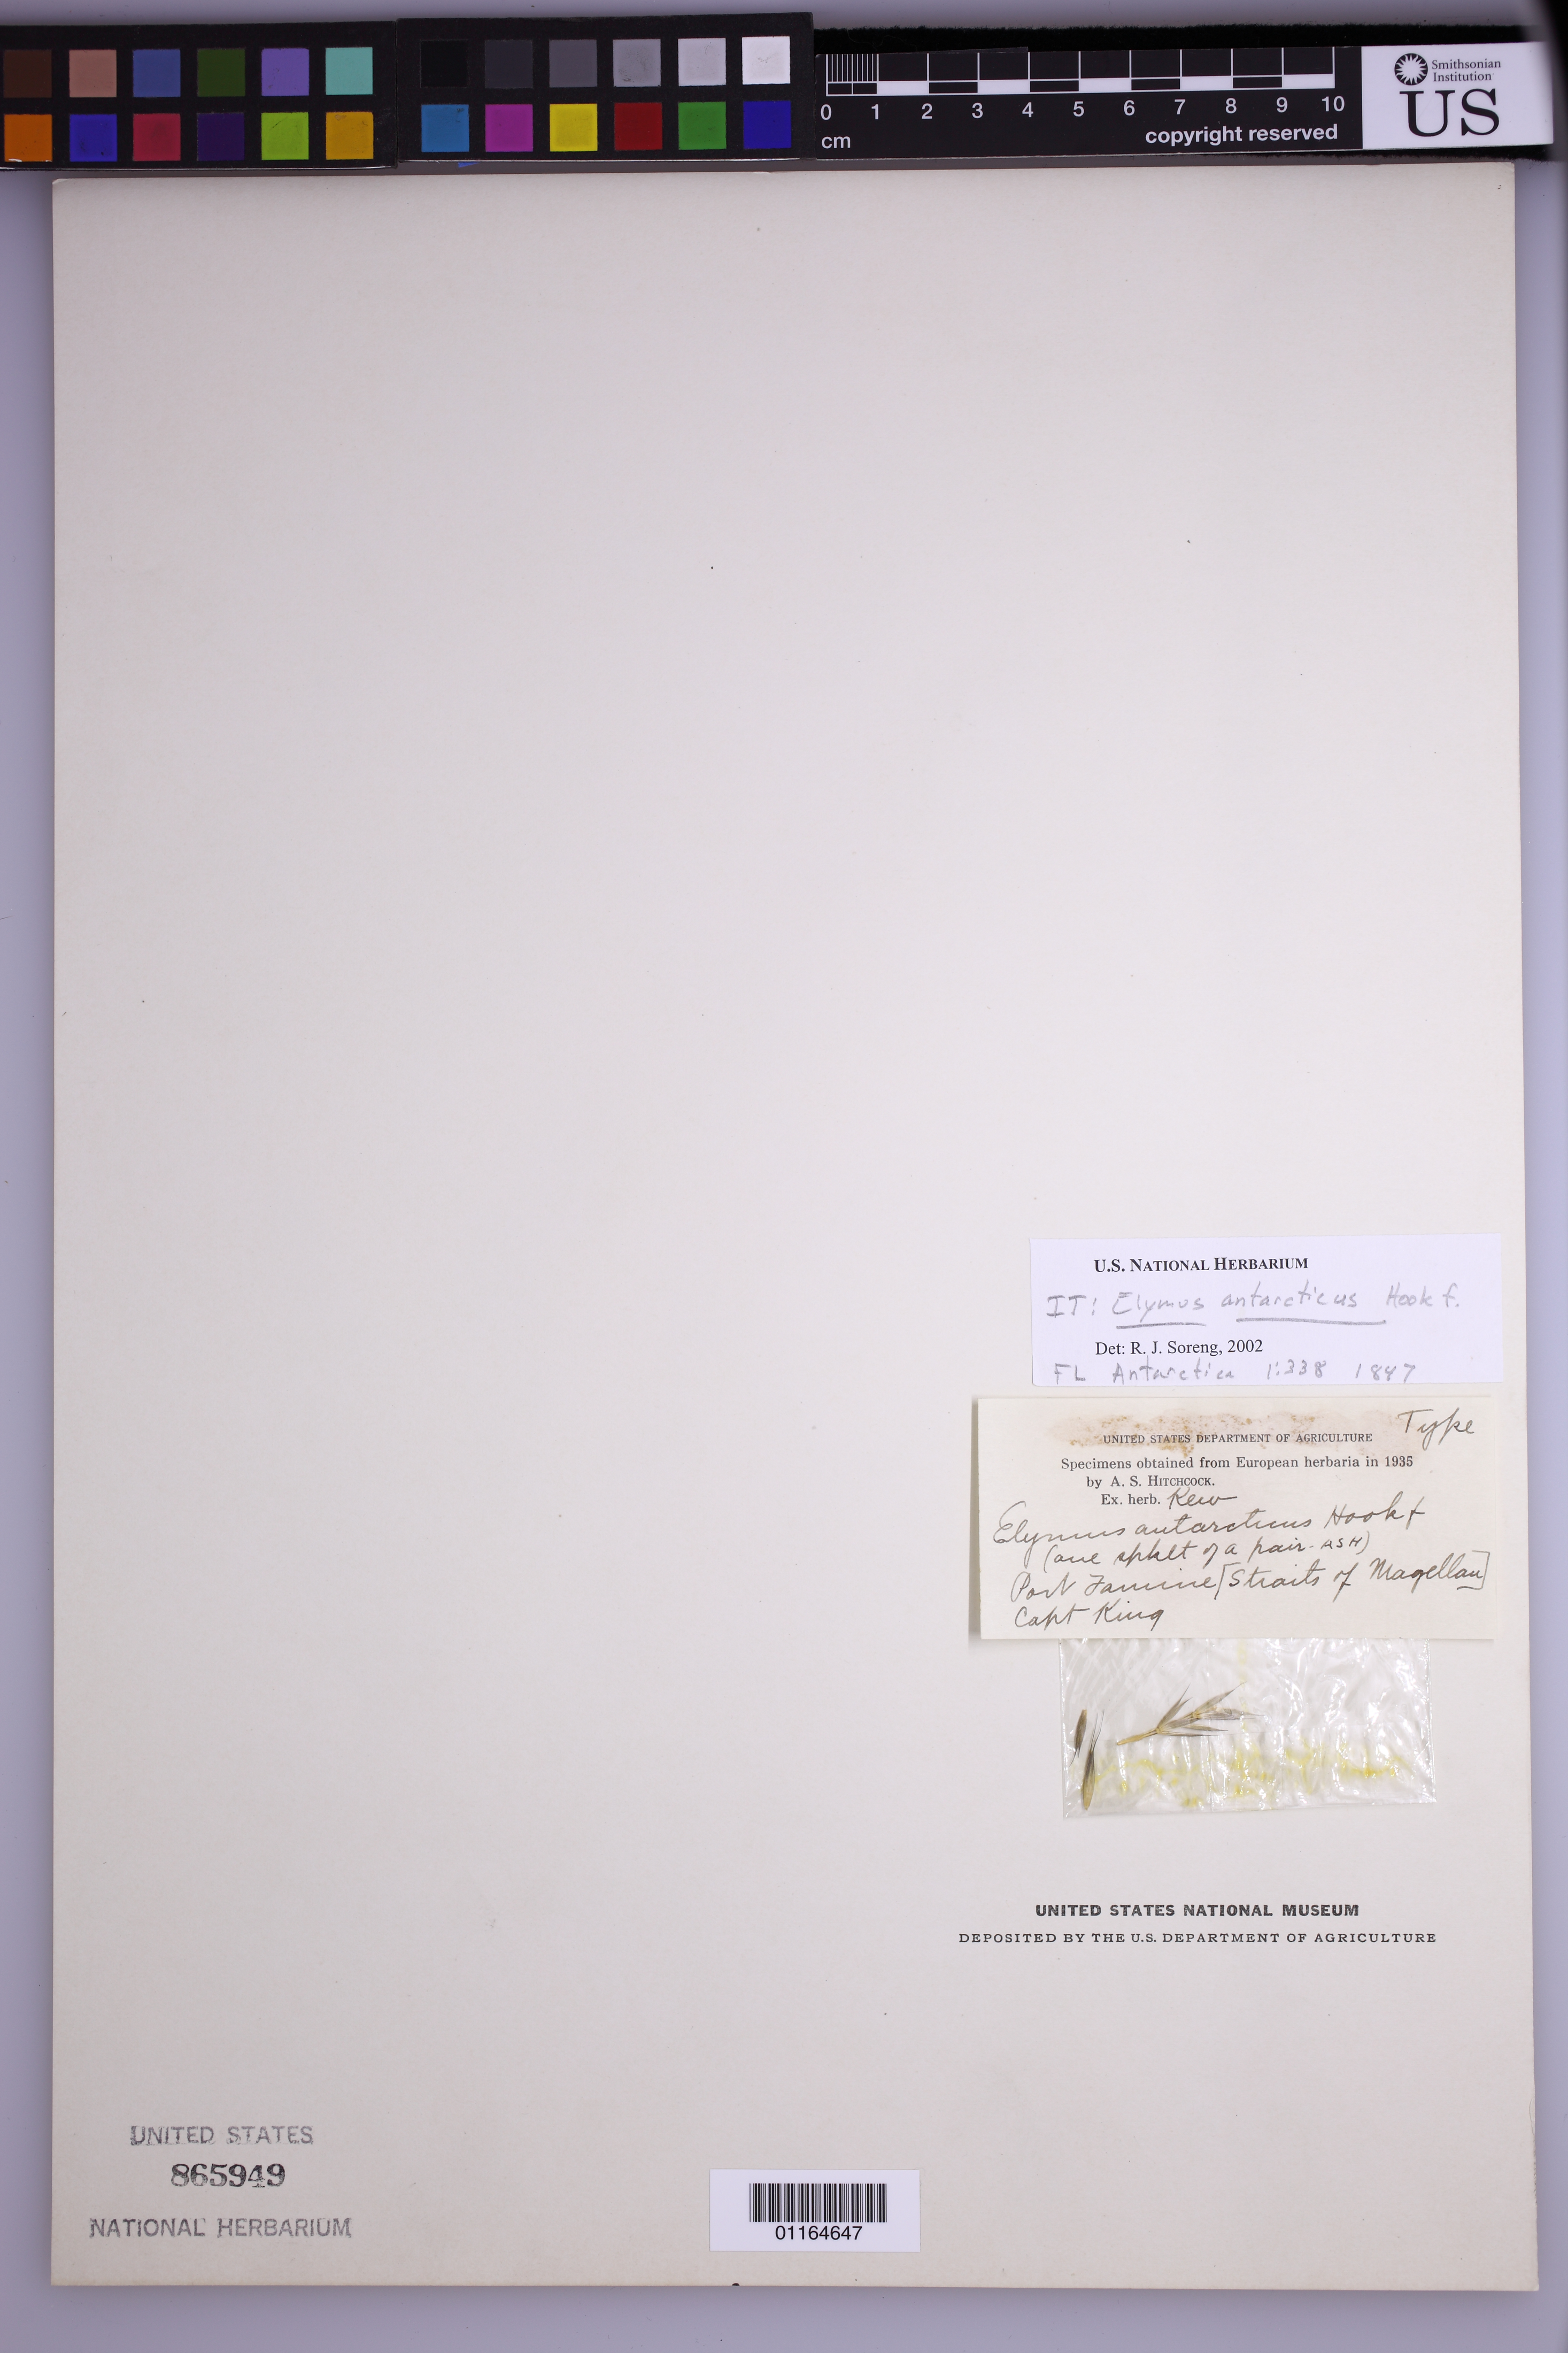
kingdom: Plantae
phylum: Tracheophyta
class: Liliopsida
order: Poales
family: Poaceae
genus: Elymus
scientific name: Elymus antarcticus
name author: Hook. f.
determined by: Soreng, Robert J., Research Associate (BOT), Smithsonian Institution - National Museum of Natural History (UNITED STATES)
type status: Isotype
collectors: Capt. King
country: Chile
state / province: Magallanes y de la Antártica Chilena (XII)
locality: Port Famine [Straits of Magellan]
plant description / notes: ex herb. Kew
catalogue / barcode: US 865949